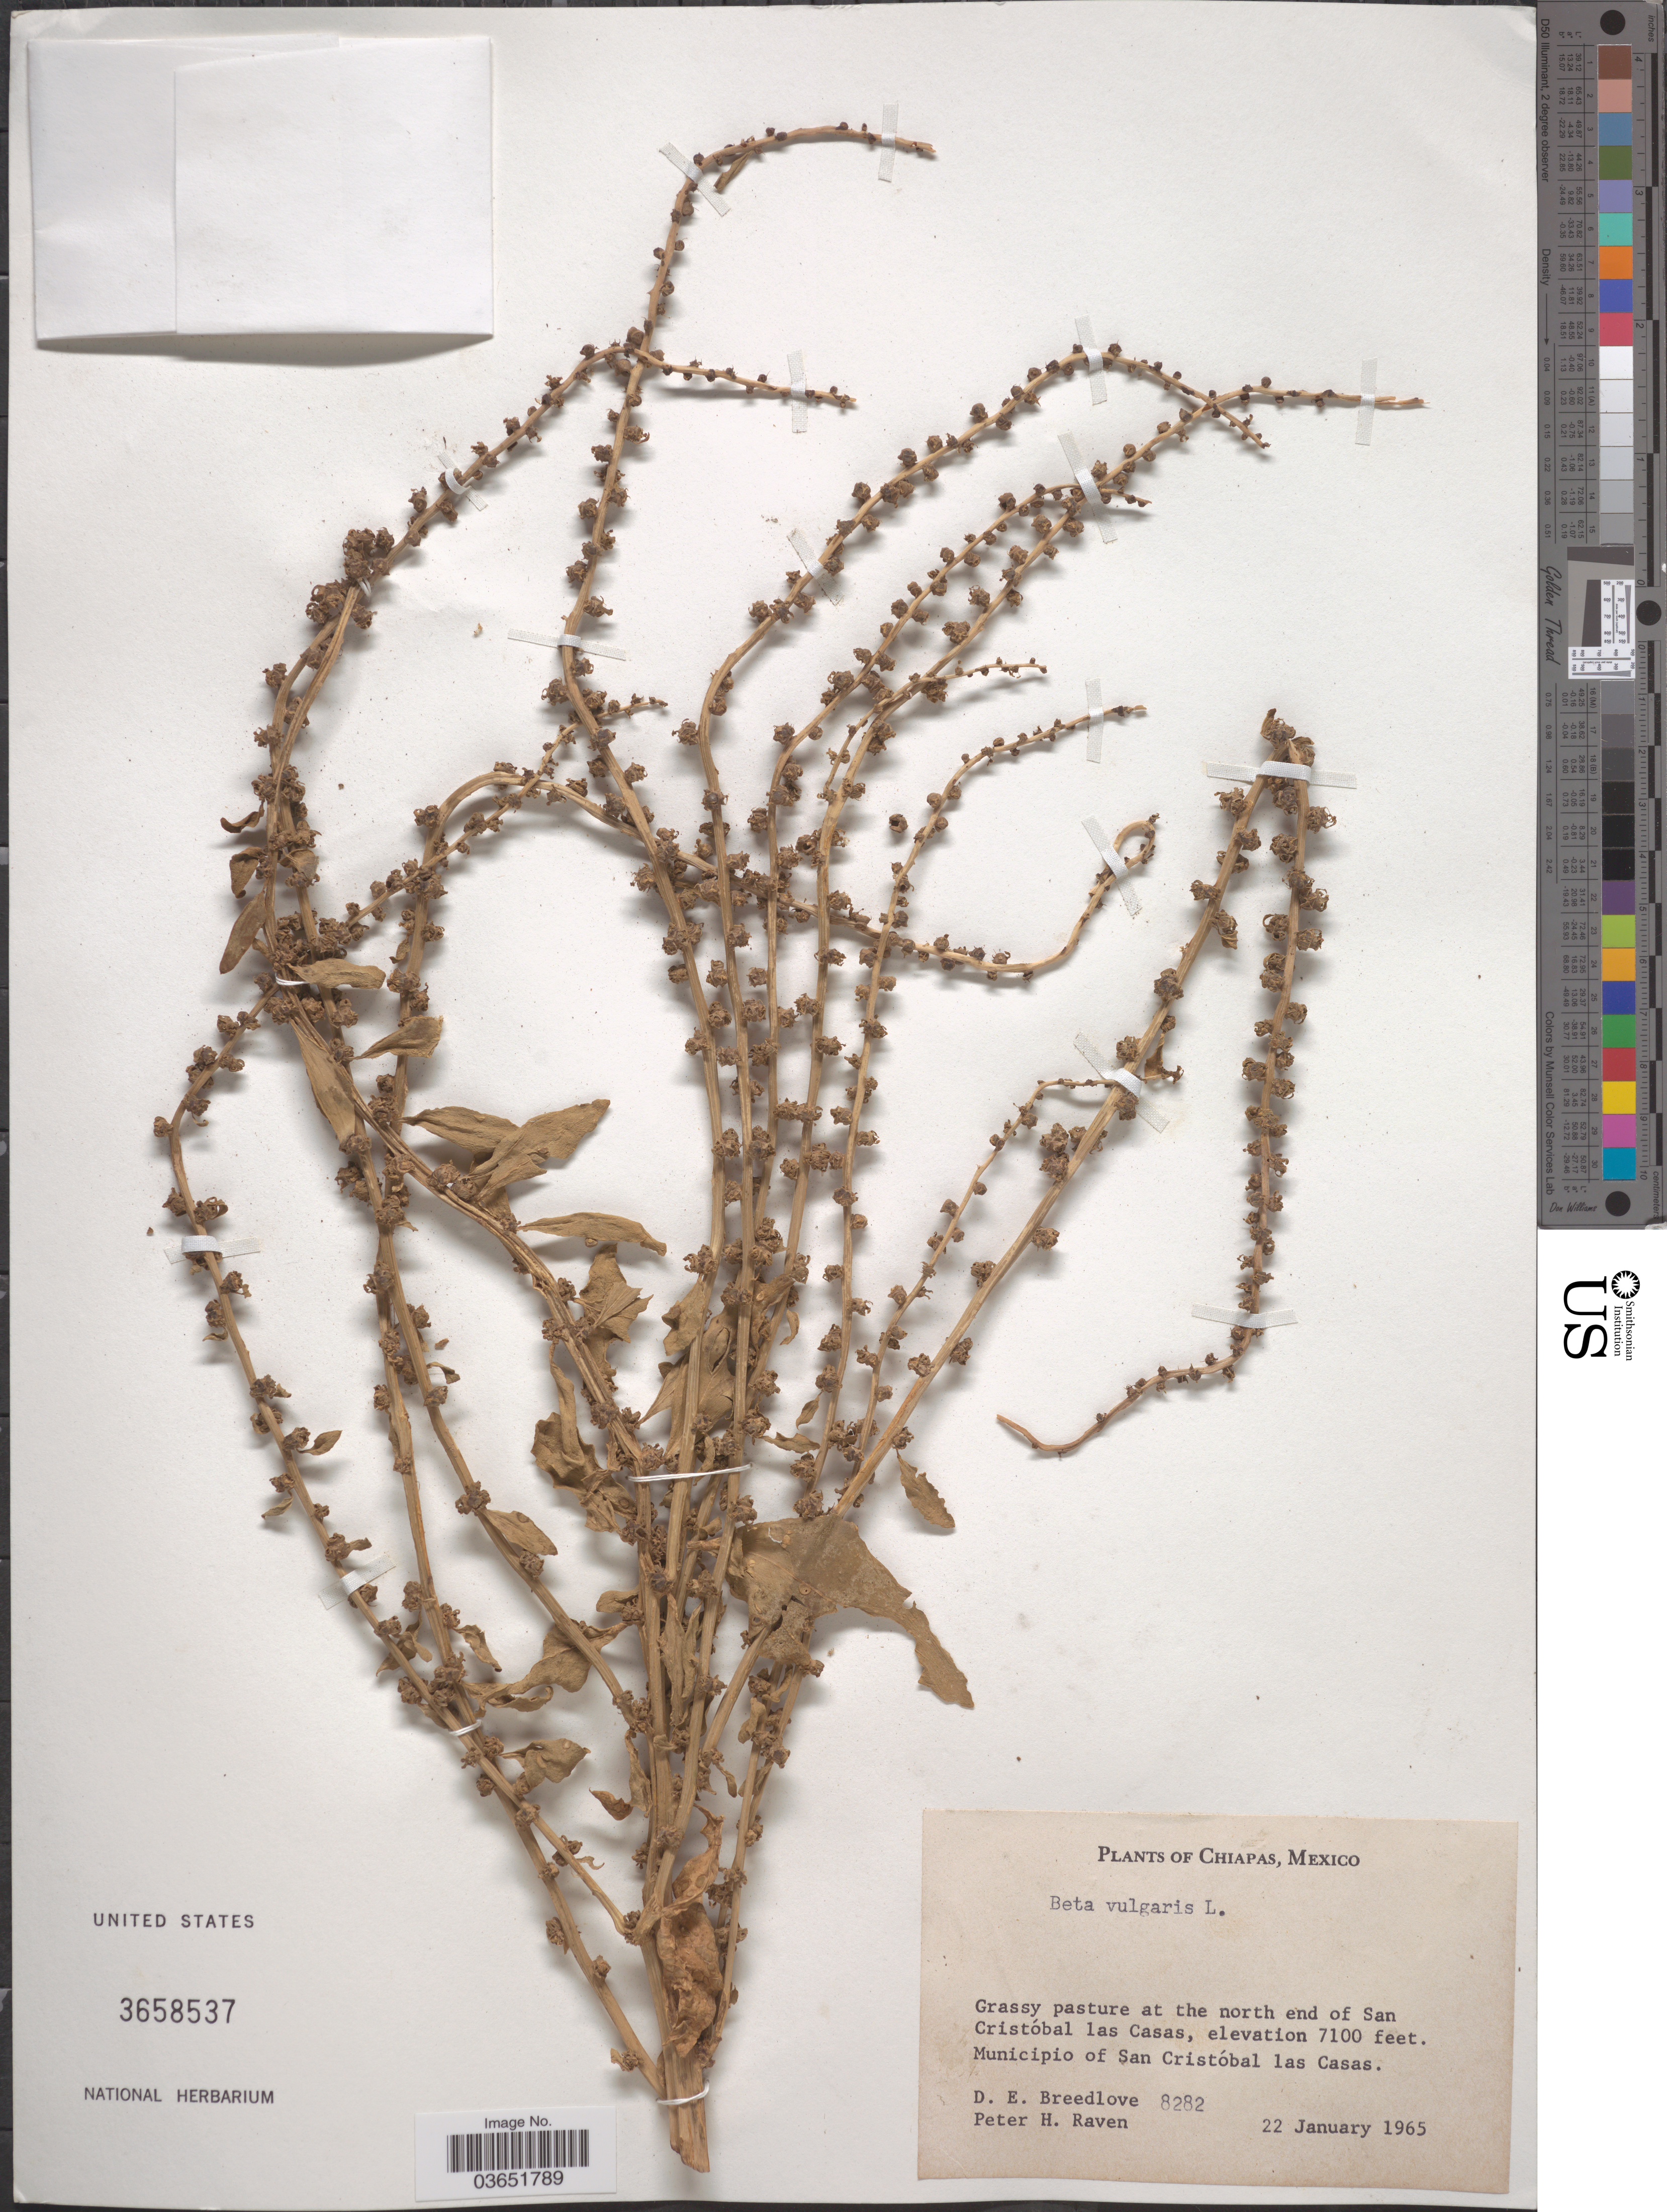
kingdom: Plantae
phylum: Tracheophyta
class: Magnoliopsida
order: Caryophyllales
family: Amaranthaceae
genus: Beta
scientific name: Beta vulgaris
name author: L.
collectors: D. E. Breedlove & P. Raven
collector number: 8282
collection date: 1965-01-22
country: Mexico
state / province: Chiapas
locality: At the north end of San Cristóbal las Casas, Municipio of San Cristóbal las Casas.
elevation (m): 2164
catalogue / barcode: US 3658537